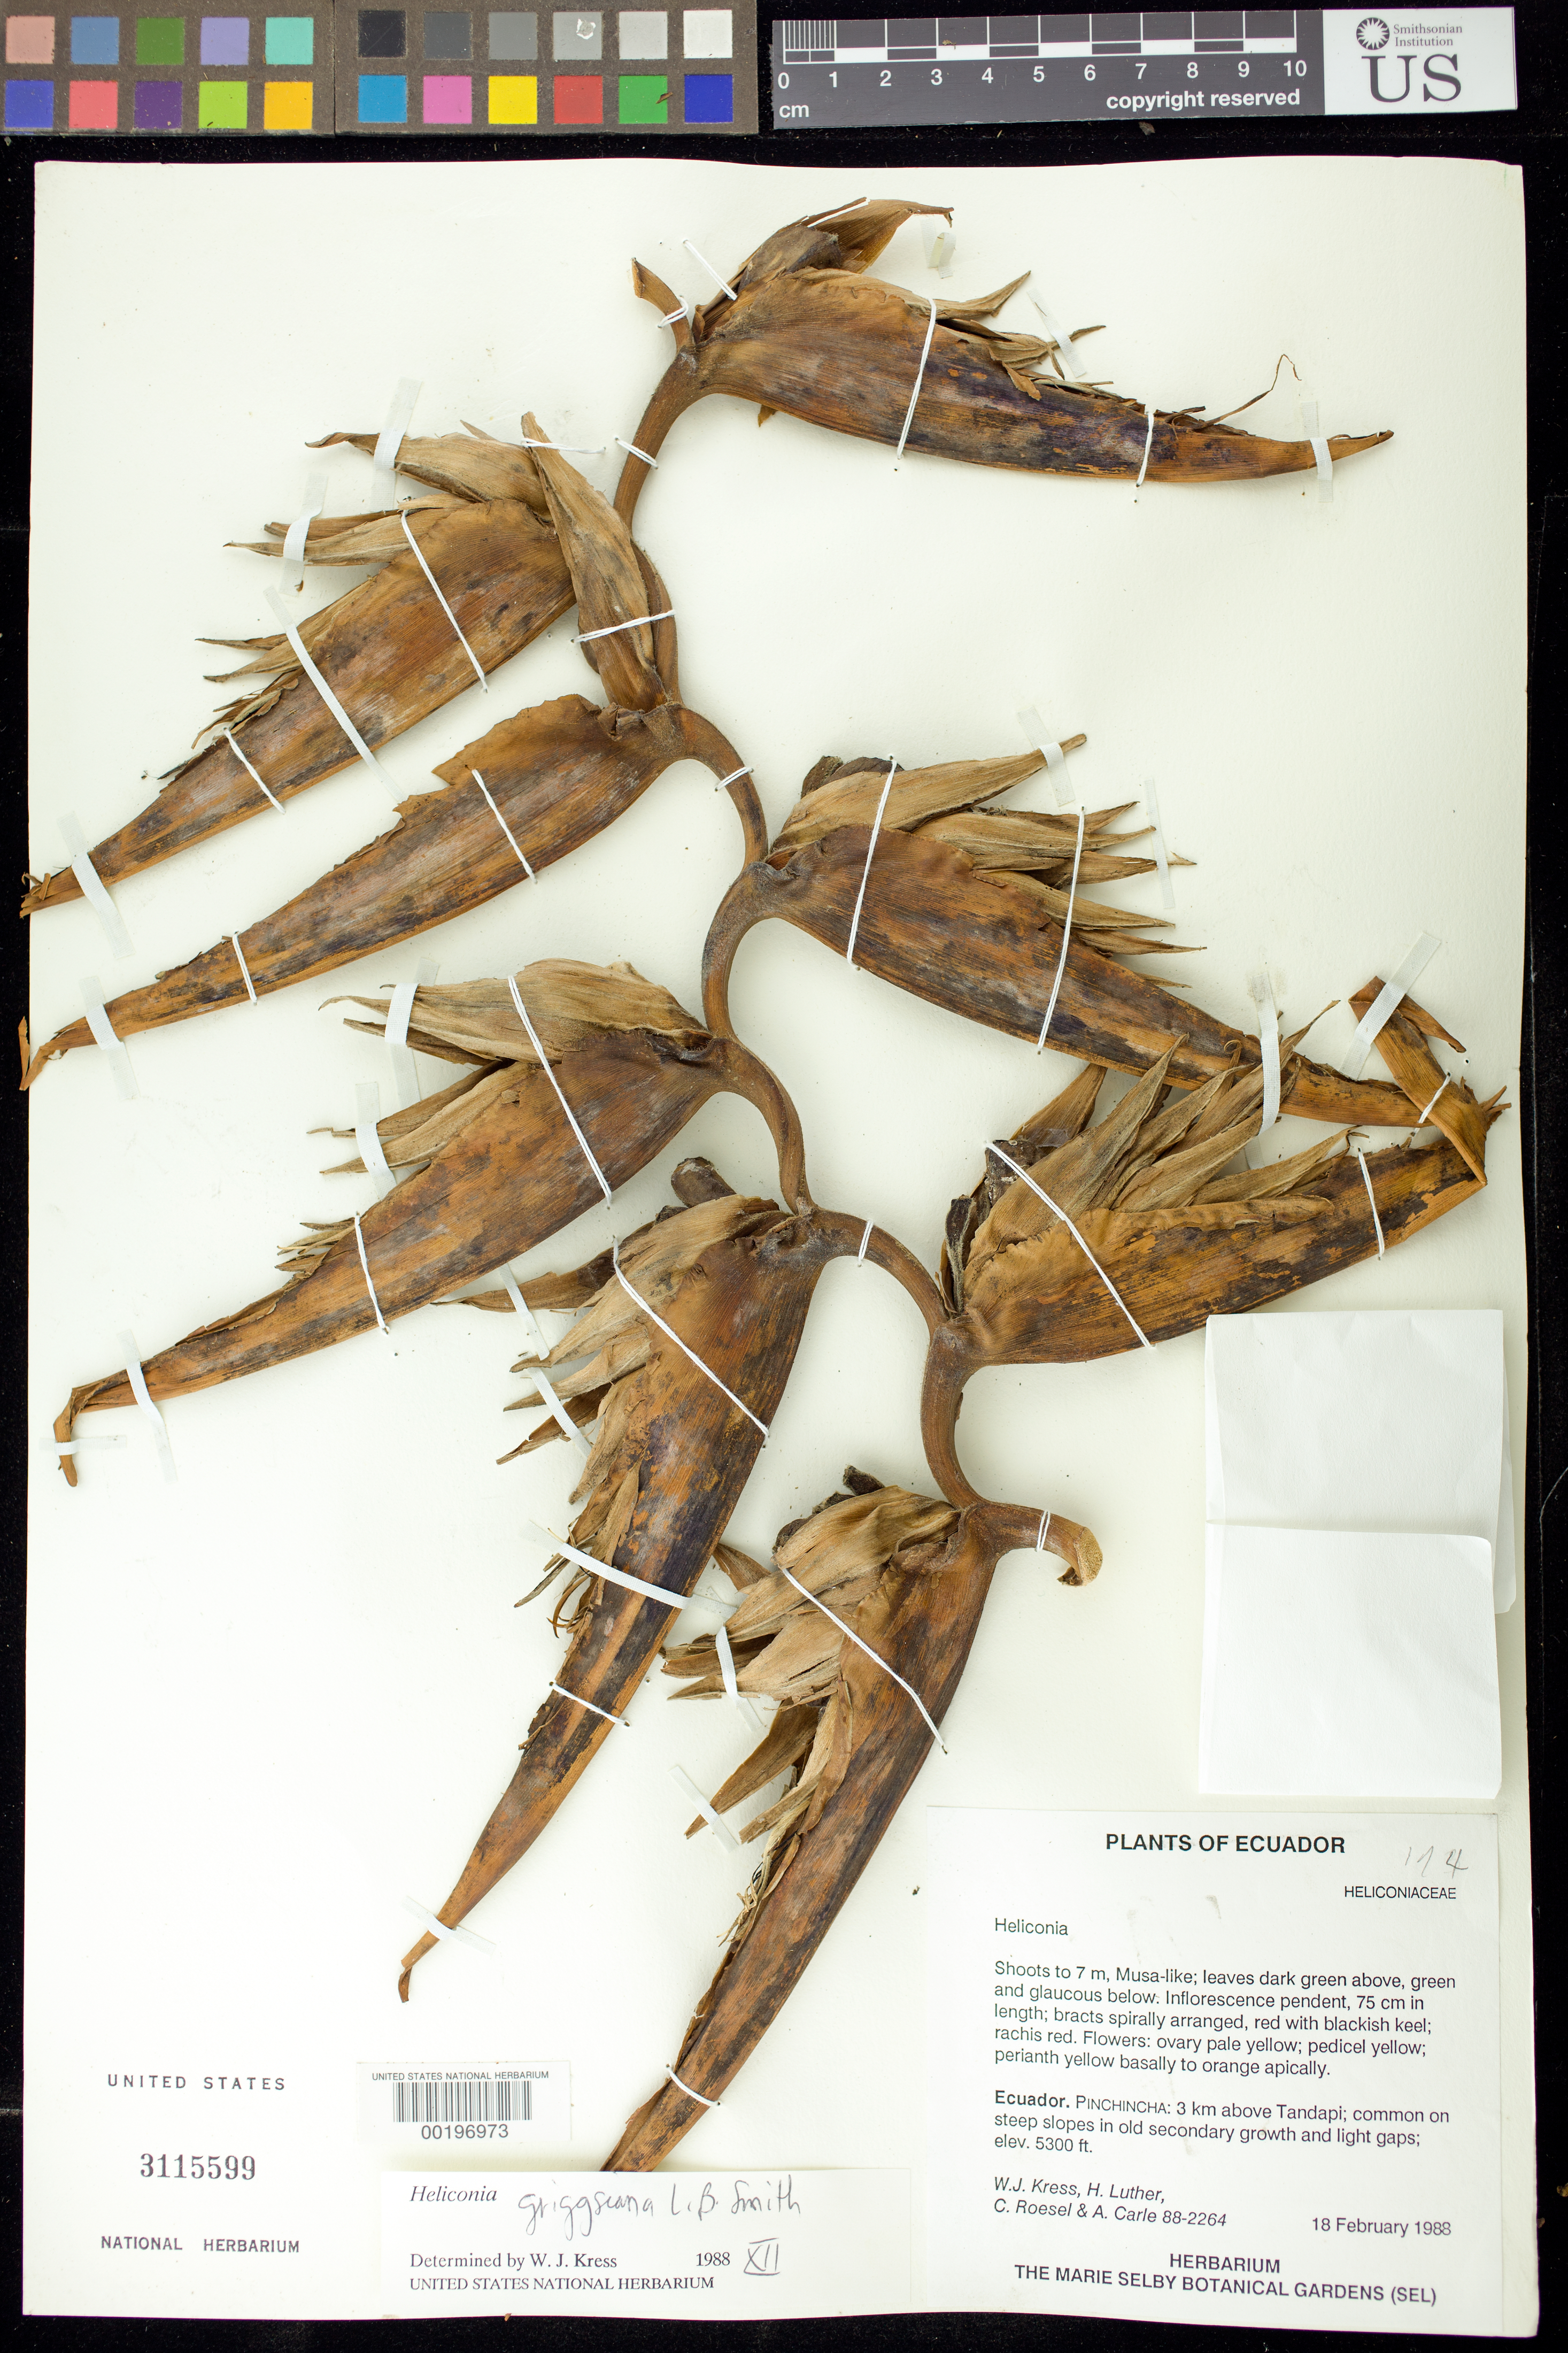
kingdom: Plantae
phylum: Tracheophyta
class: Liliopsida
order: Zingiberales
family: Heliconiaceae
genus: Heliconia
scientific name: Heliconia griggsiana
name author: L.B. Sm.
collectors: W. J. Kress, Harry E. Luther, C. S. Roesel & A. Carle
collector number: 88-2264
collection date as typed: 18 Feb 1988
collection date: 1988-02-18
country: Ecuador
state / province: Pichincha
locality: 3 km above tandapi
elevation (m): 1615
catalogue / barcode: US 3115599